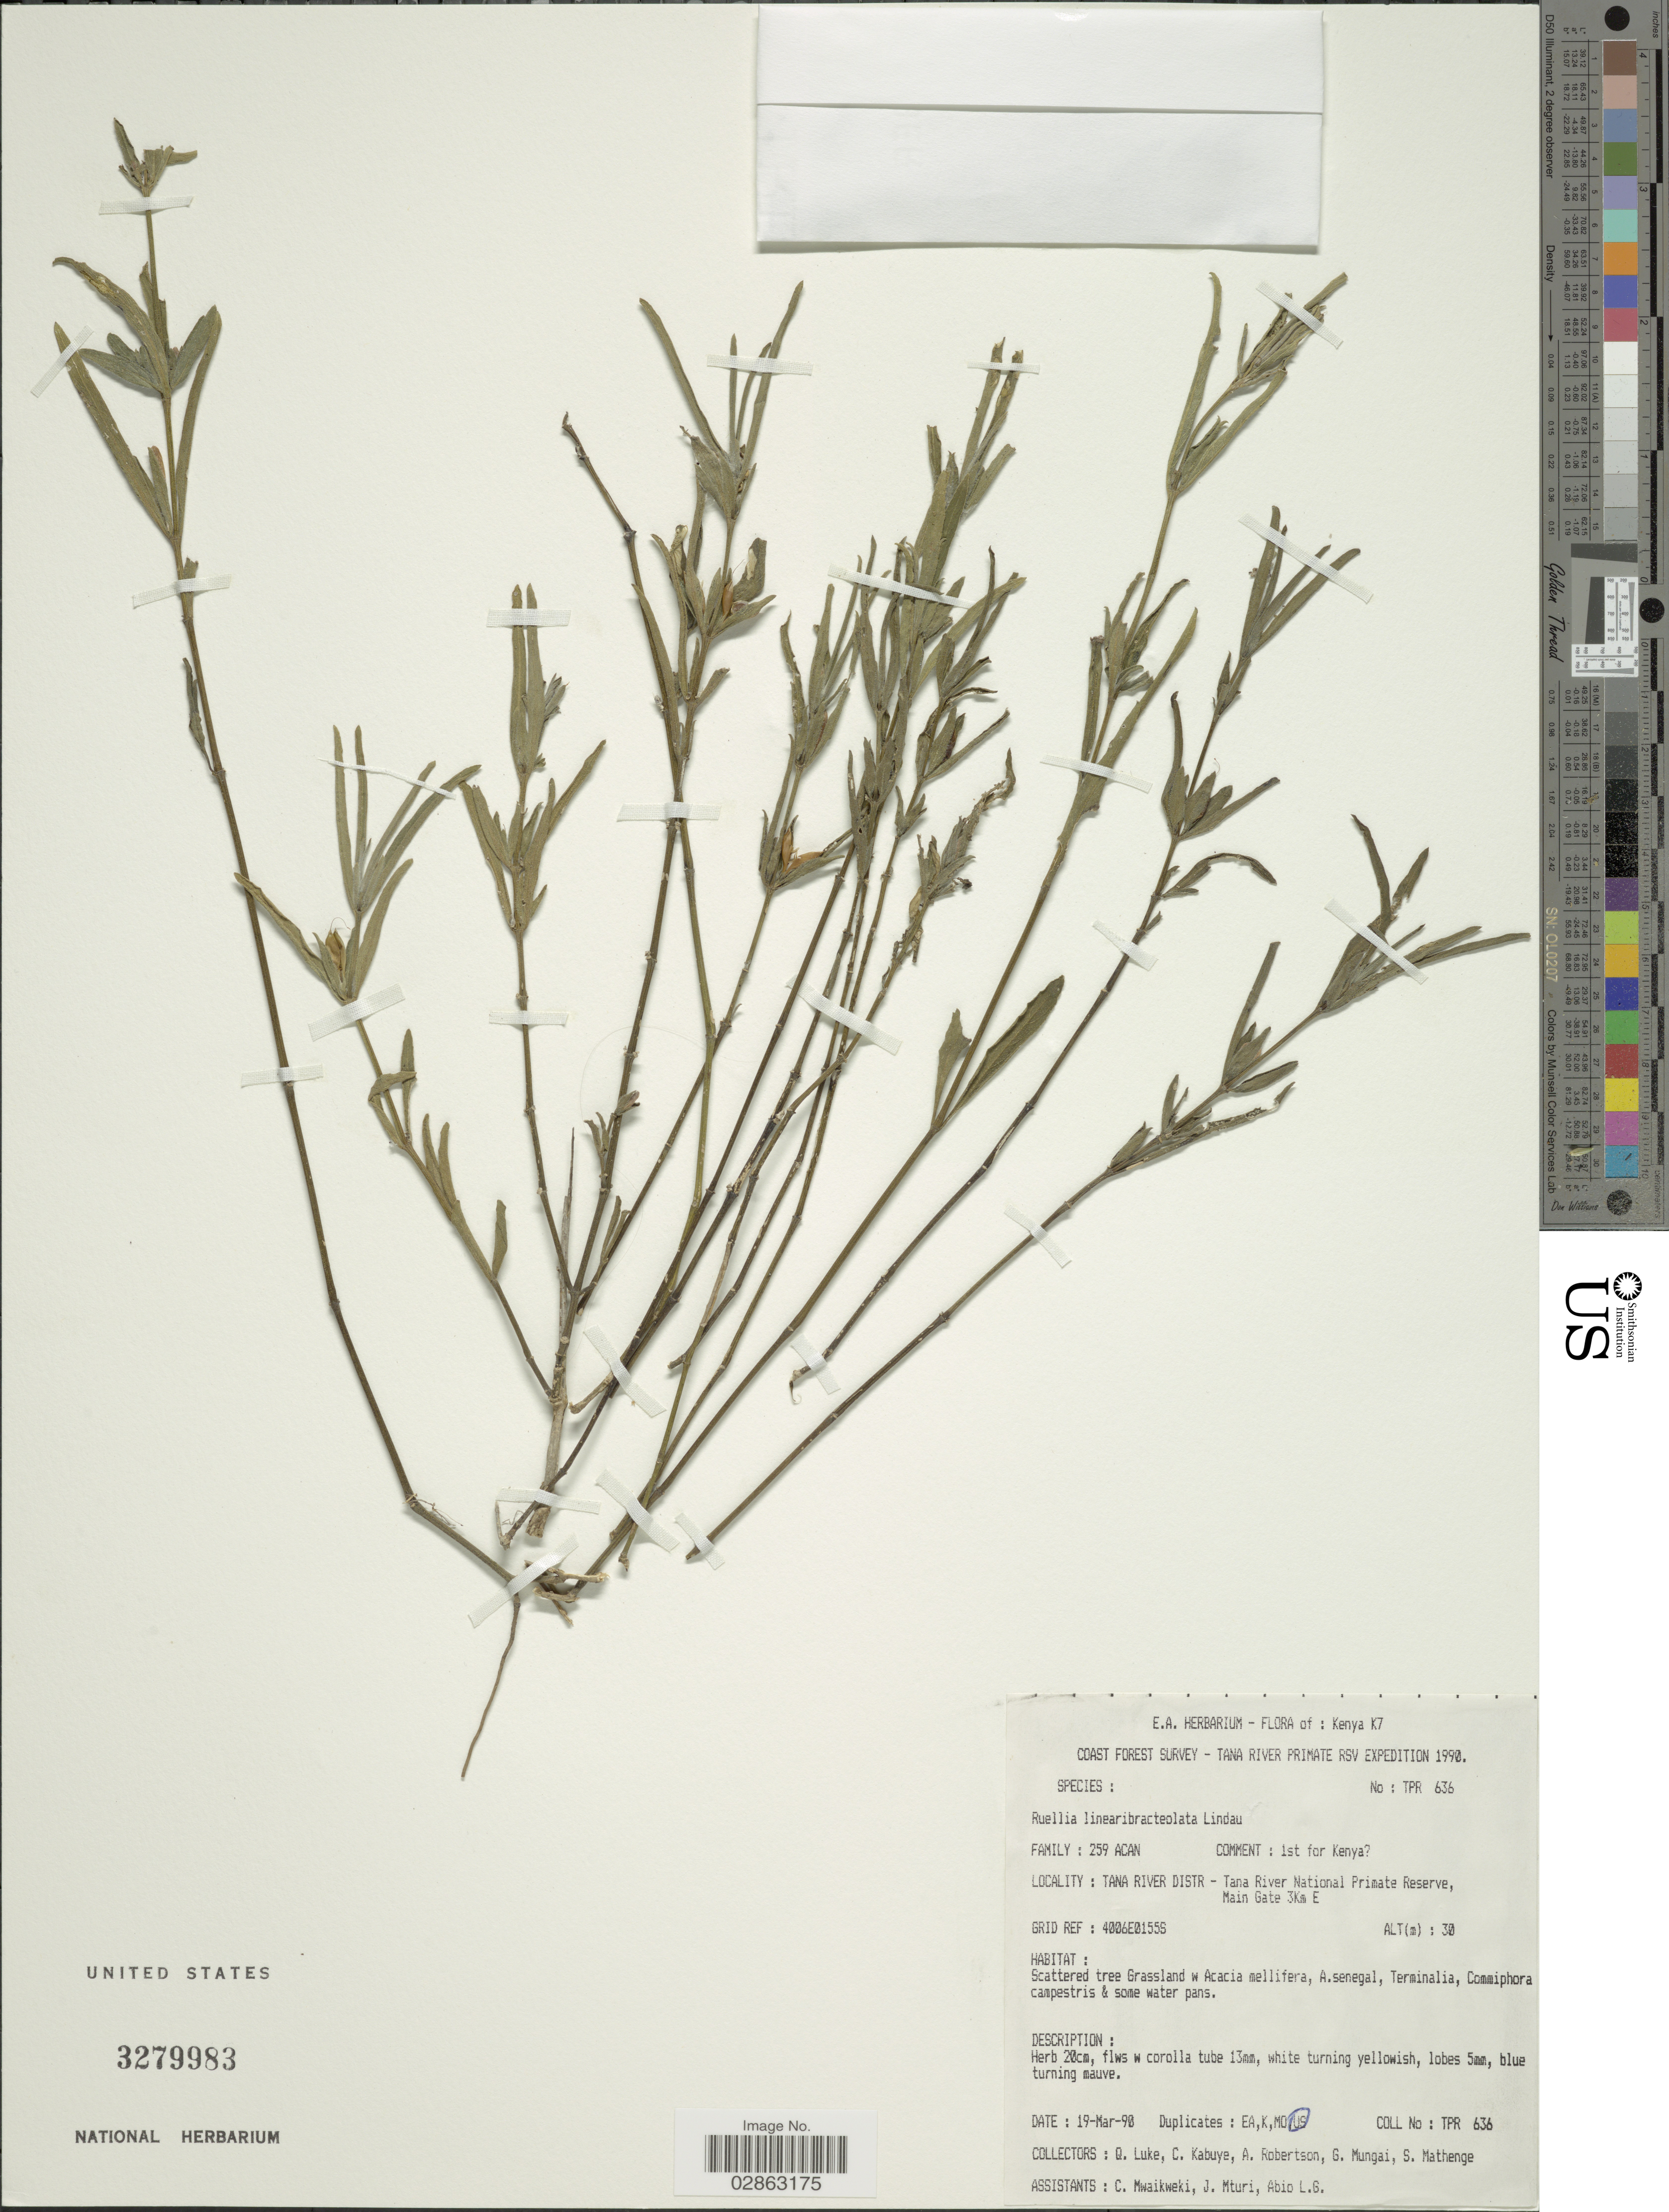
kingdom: Plantae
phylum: Tracheophyta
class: Magnoliopsida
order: Lamiales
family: Acanthaceae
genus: Ruellia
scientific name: Ruellia linearibracteolata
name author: Lindau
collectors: Q. Luke, C. Kabuye, A. Robertson, G. Mungai & et al.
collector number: TPR636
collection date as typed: Transcribed d/m/y: 19/3/90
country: Kenya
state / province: Tana River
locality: Tana River Distr-Tana River National Primate Reserve, Main Gate 3Km E.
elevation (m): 30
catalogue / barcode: US 3279983